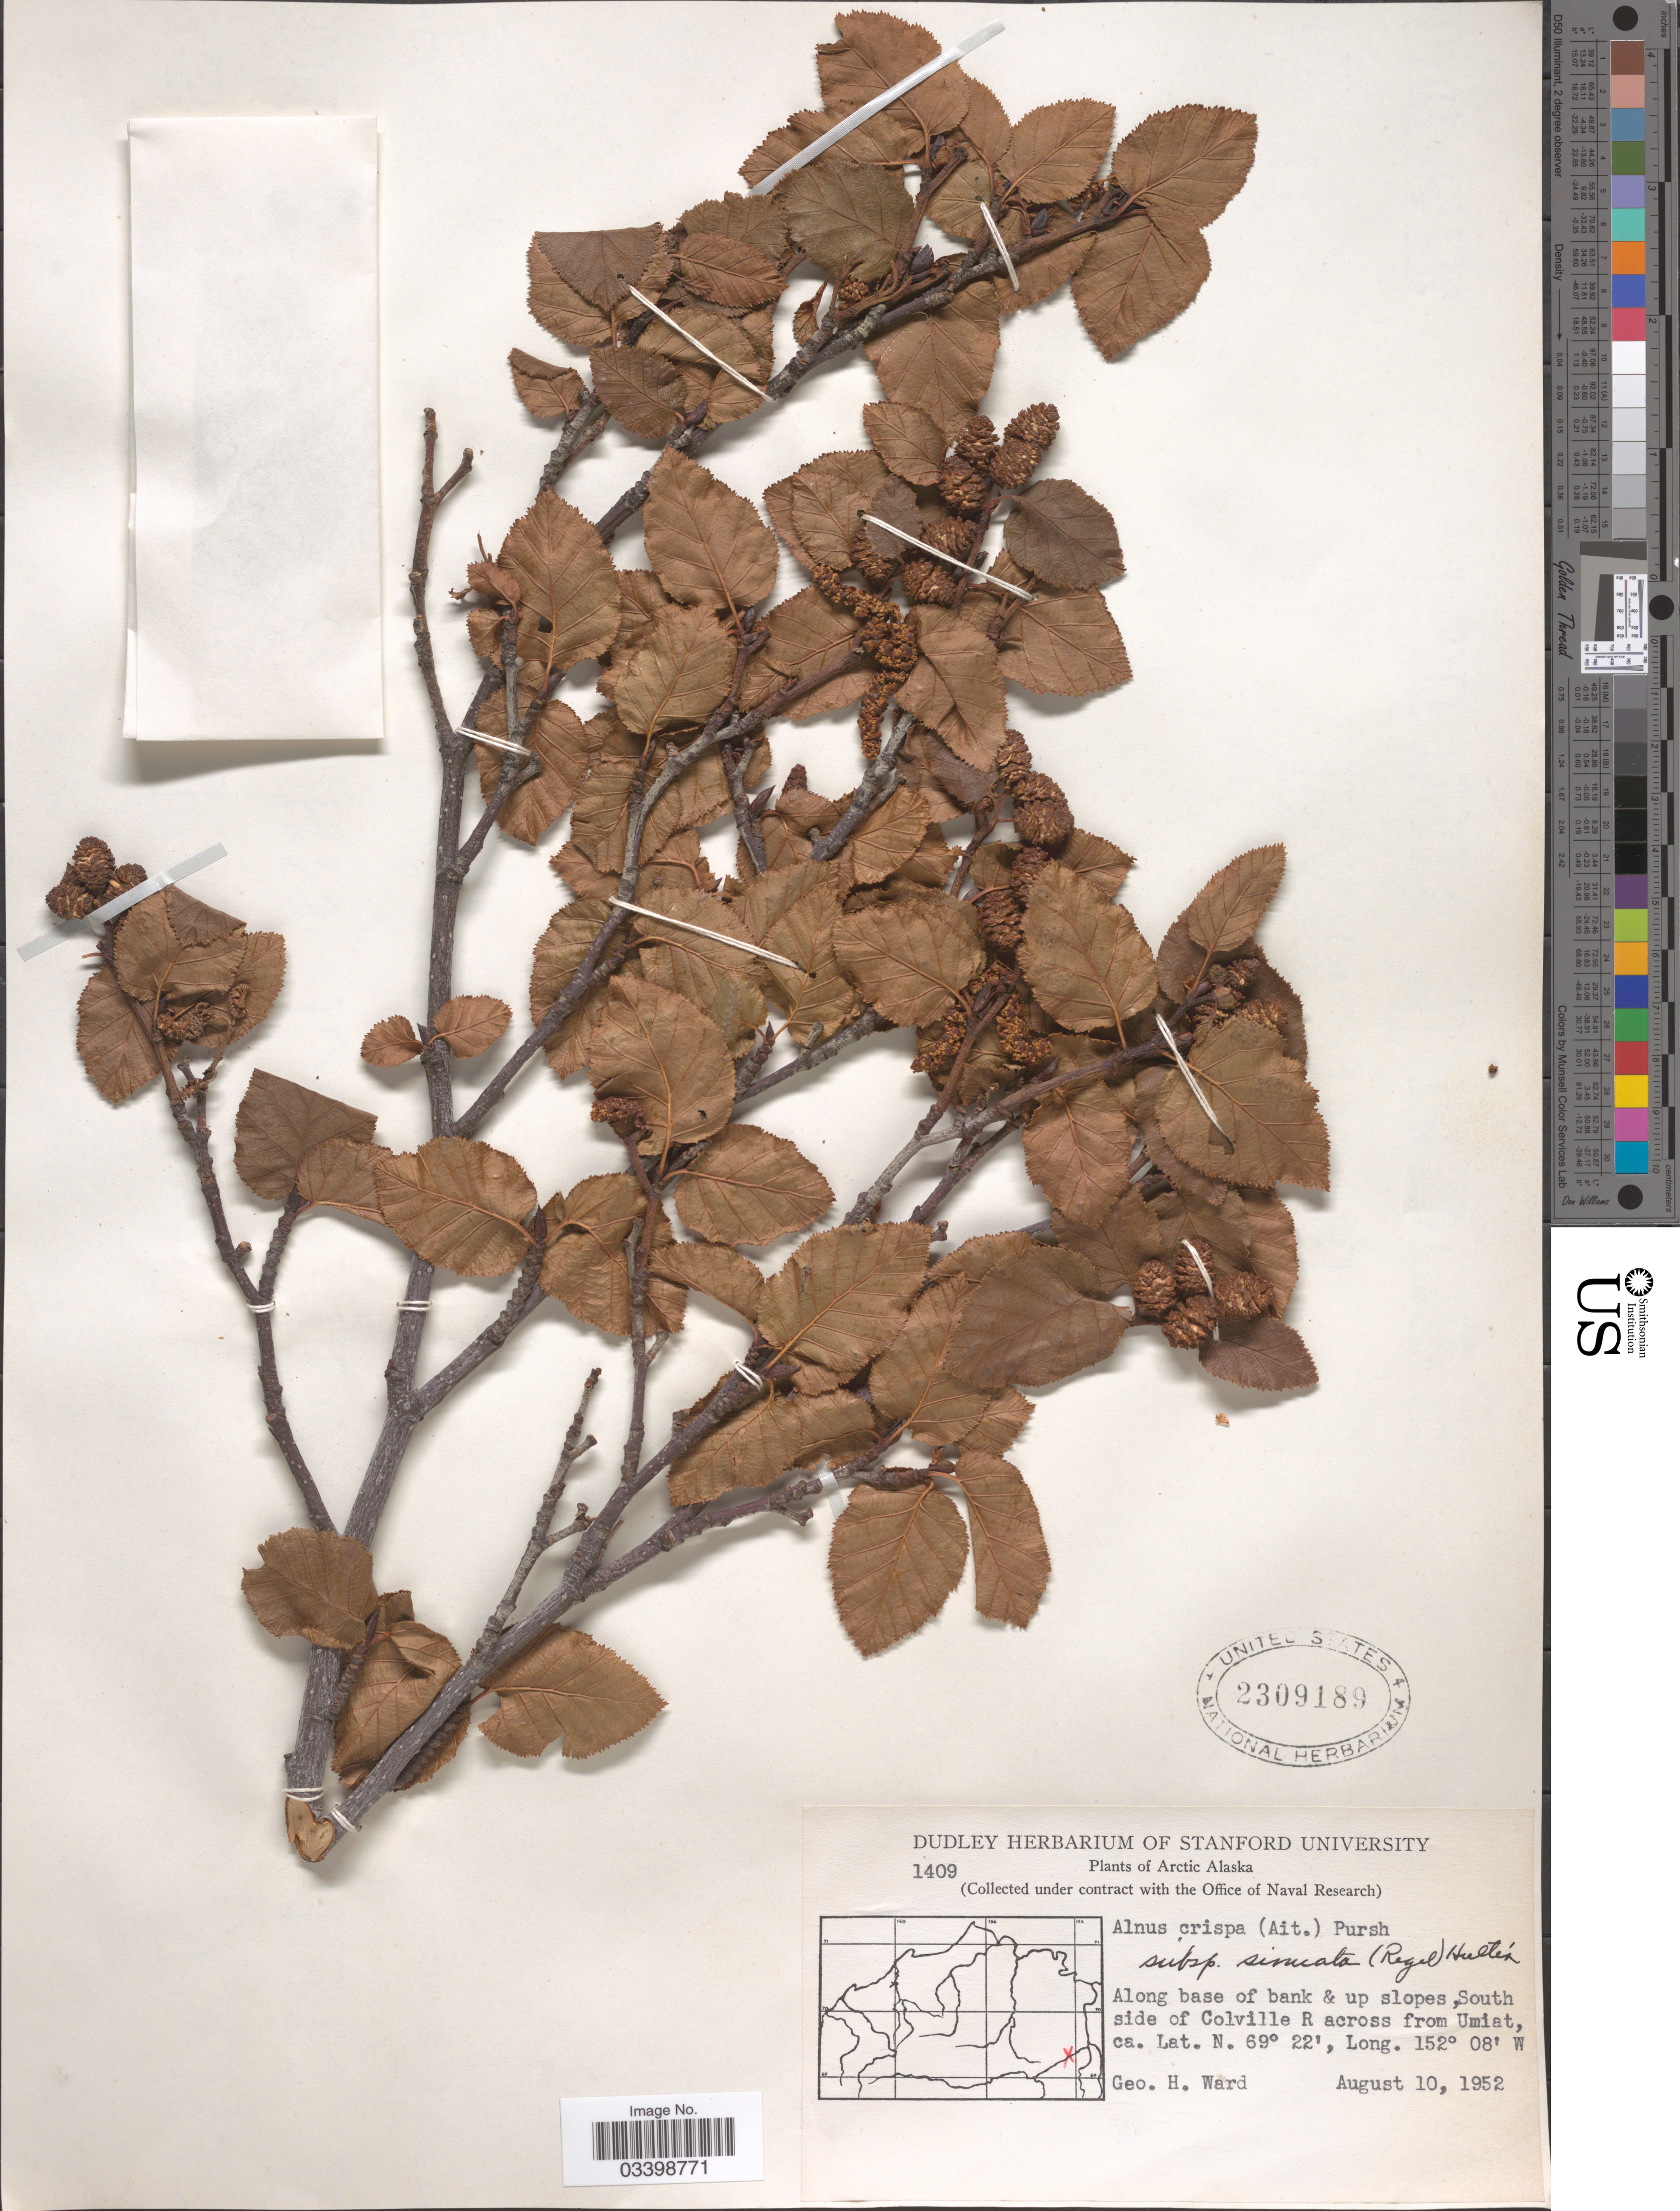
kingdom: Plantae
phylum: Tracheophyta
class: Magnoliopsida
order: Fagales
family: Betulaceae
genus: Alnus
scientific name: Alnus viridis subsp. sinuata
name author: Regel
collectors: G. H. Ward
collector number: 1409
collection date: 1952-08-10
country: United States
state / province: Alaska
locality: Arctic Alaska, Along base of bank & up slopes, South side of Colville R across from Umiat.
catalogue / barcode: US 2309189